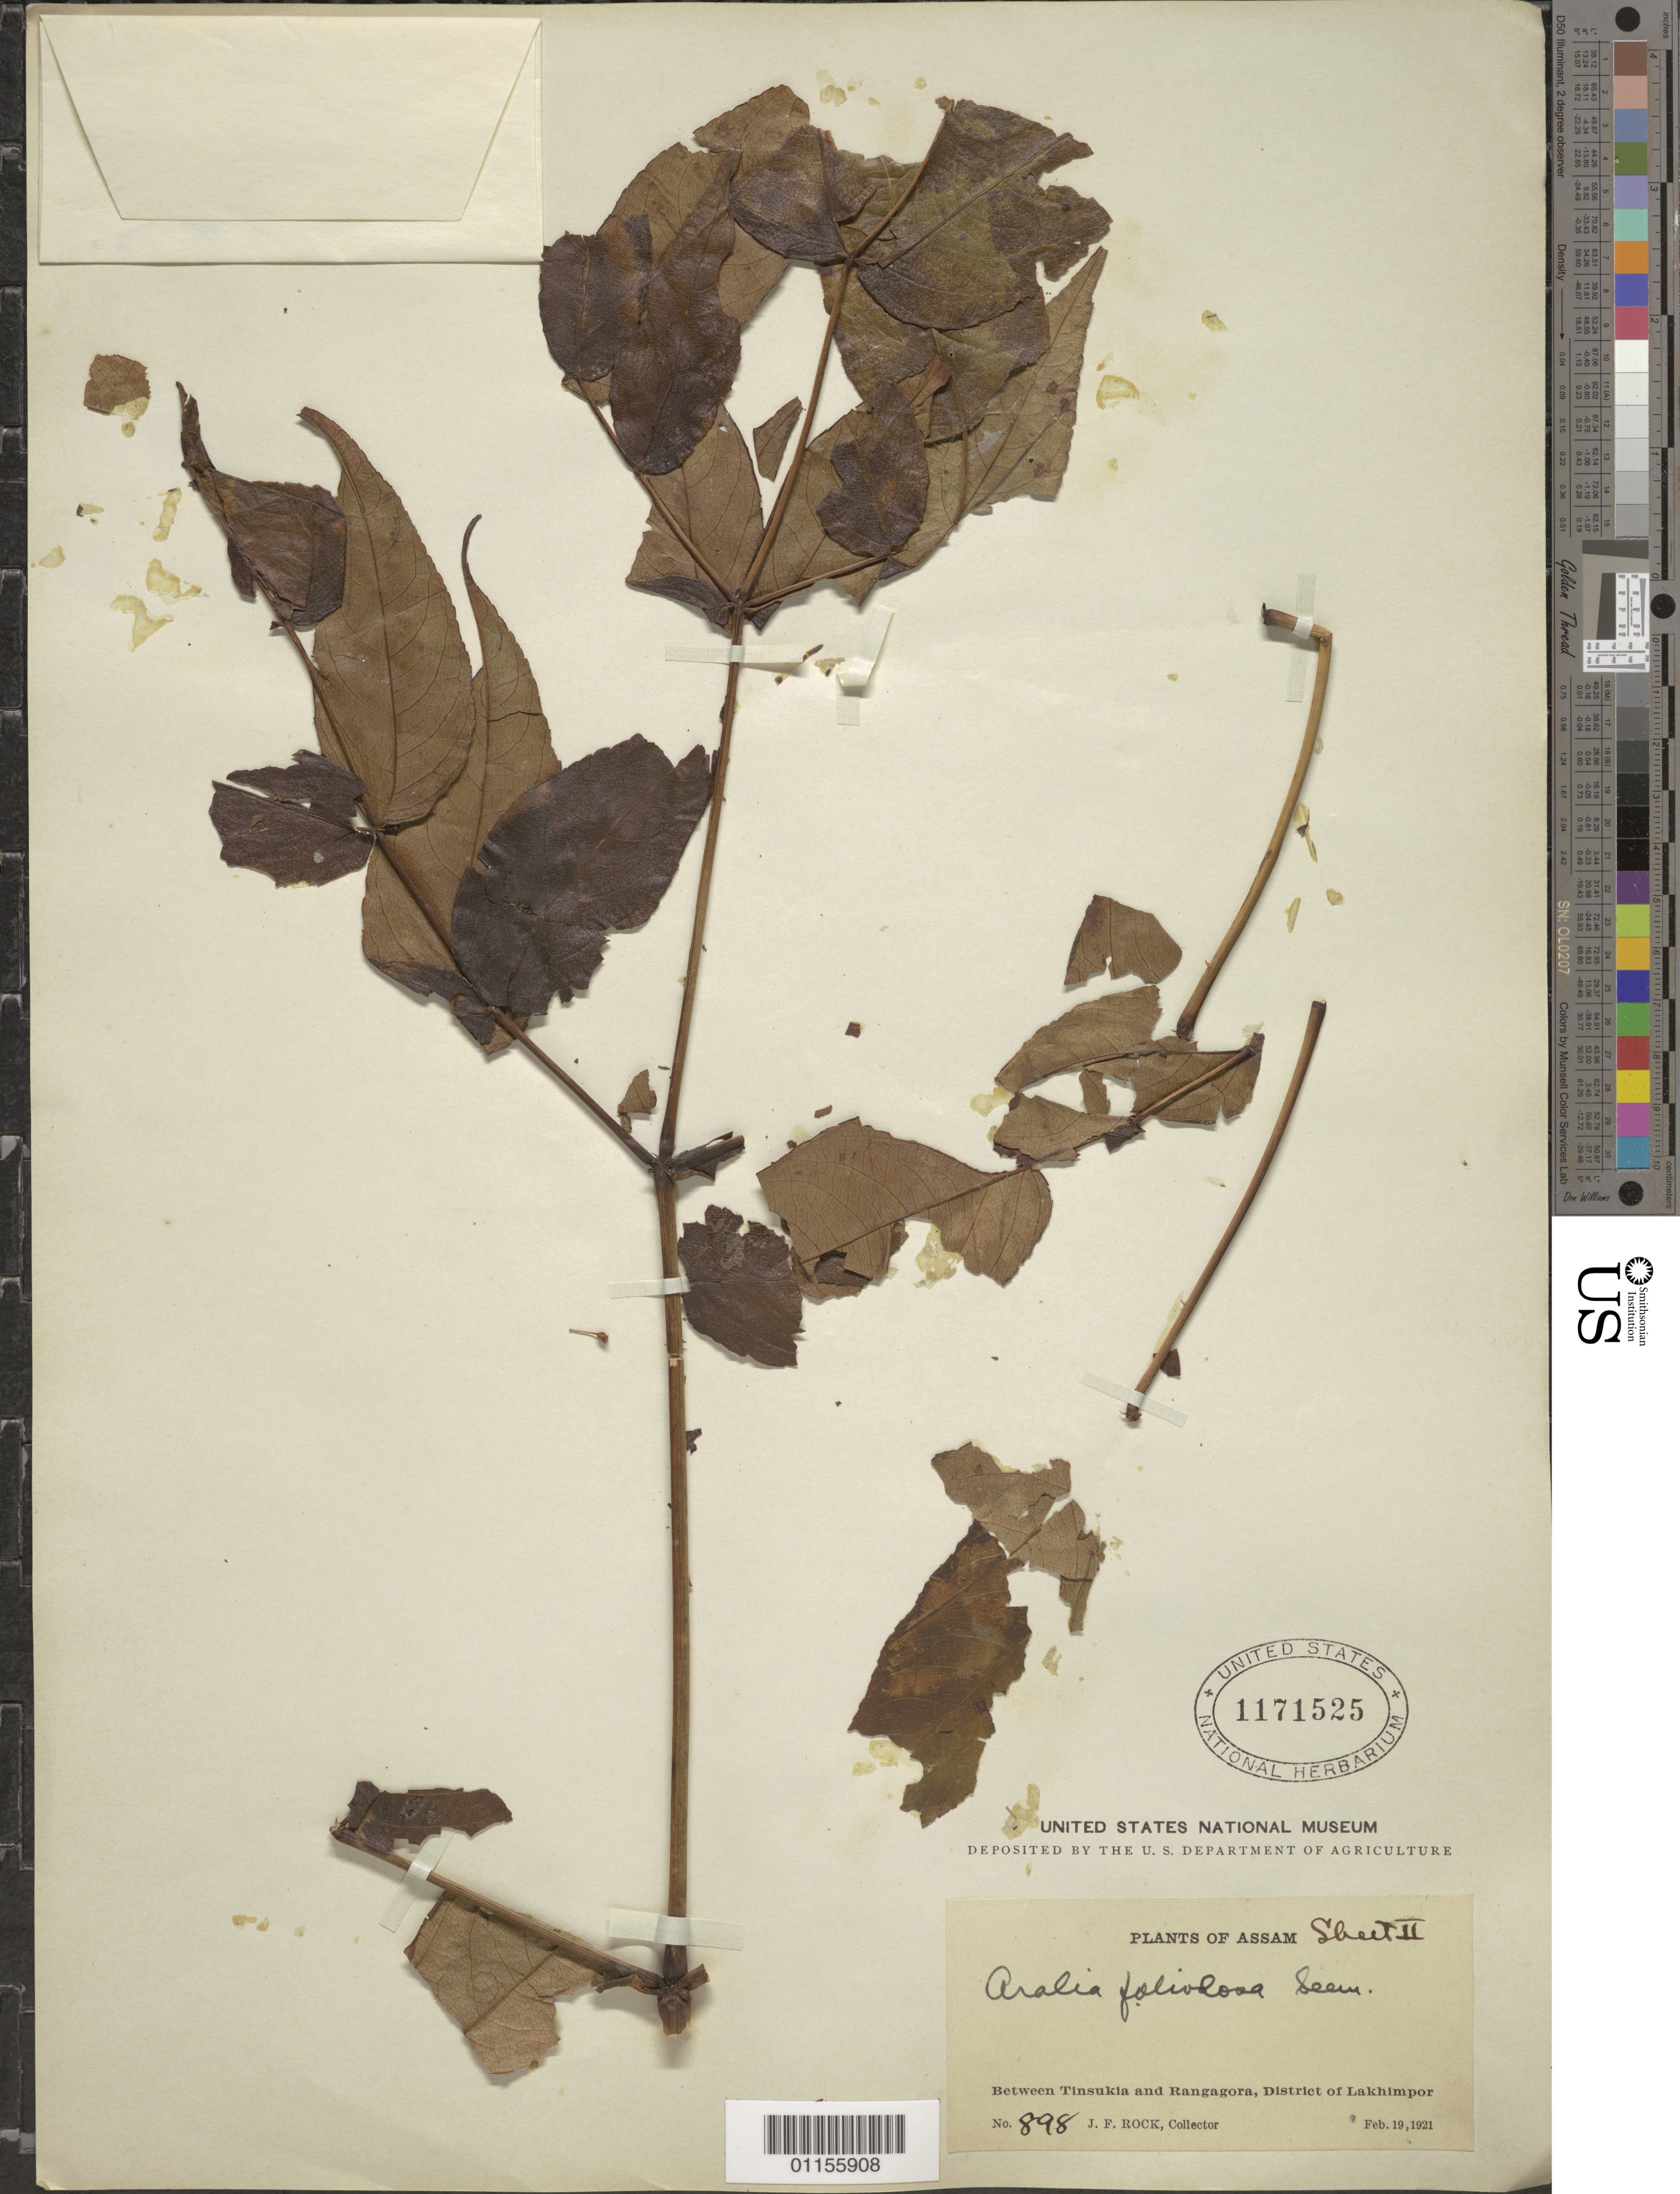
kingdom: Plantae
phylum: Tracheophyta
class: Magnoliopsida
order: Apiales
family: Araliaceae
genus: Aralia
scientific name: Aralia foliolosa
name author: Seem. ex C.B. Clarke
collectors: J. F. Rock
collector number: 898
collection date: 1921-02-19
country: India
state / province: Assam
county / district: Lakhimpur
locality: Between Tinsukia and Rangagora.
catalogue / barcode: US 1171525